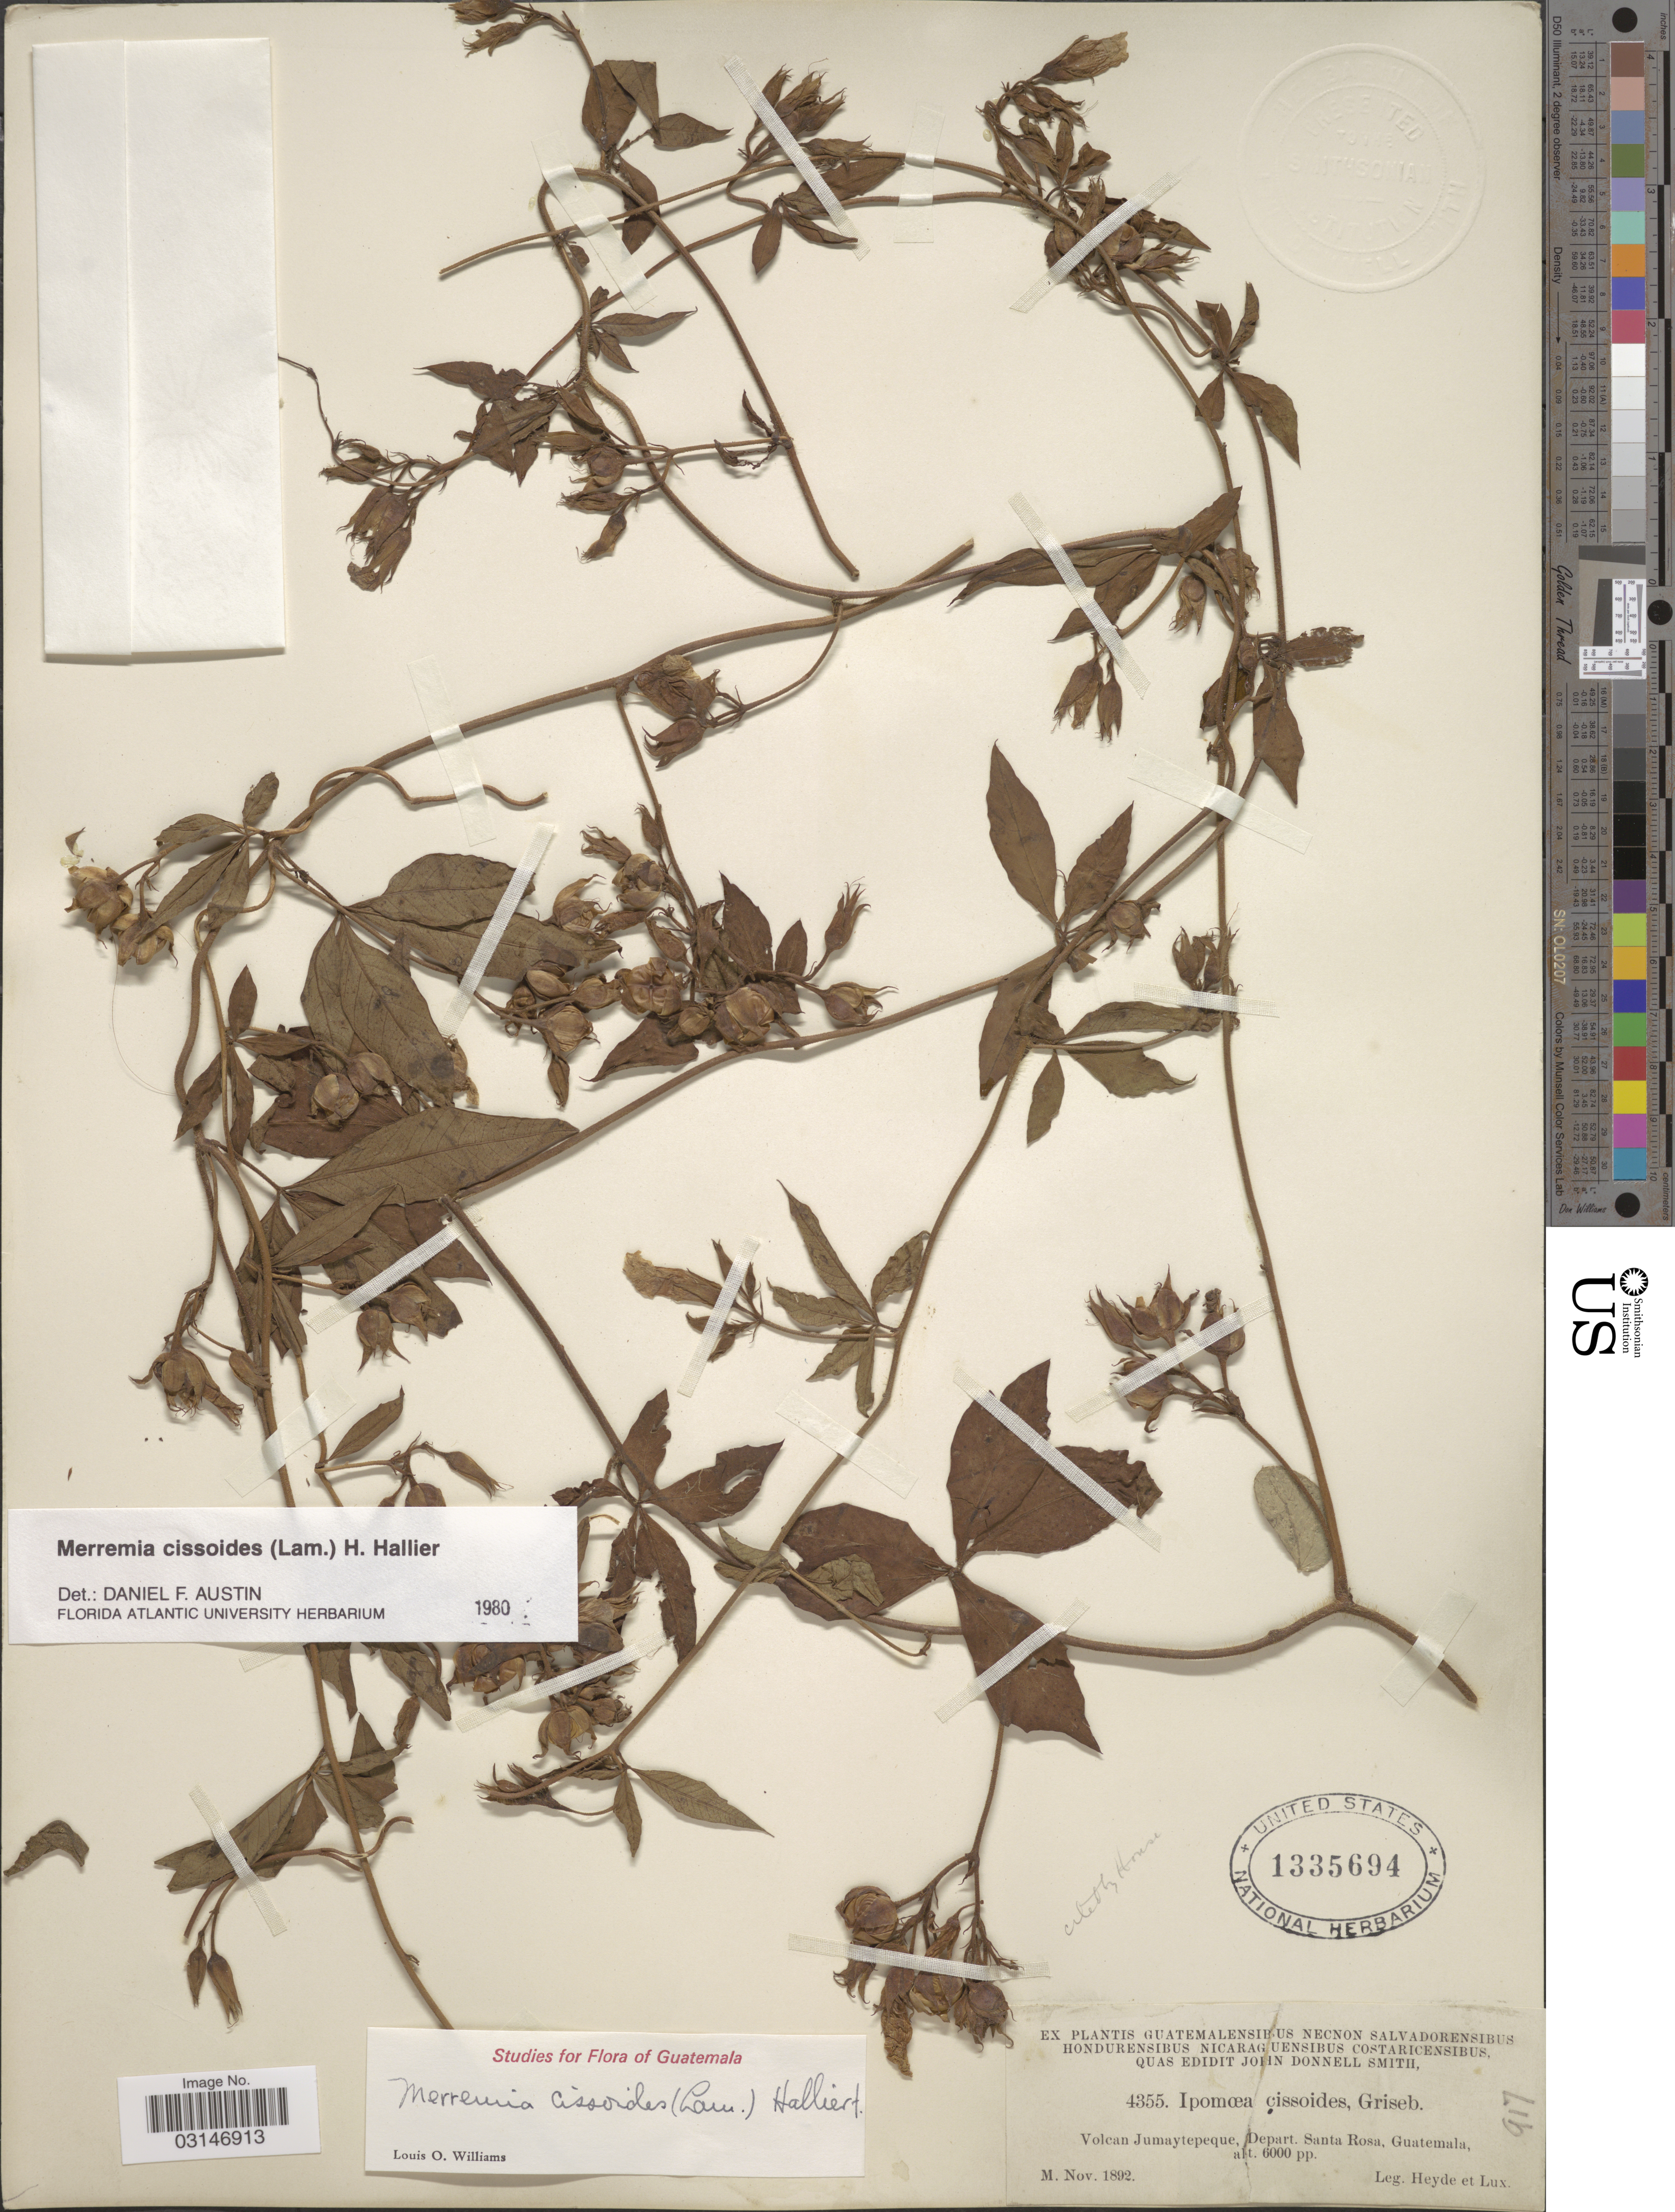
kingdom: Plantae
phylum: Tracheophyta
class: Magnoliopsida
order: Solanales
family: Convolvulaceae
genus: Distimake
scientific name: Distimake cissoides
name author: (Lam.) A. R. Simões & Staples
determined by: Strong, Mark T., (BOT), Smithsonian Institution - National Museum of Natural History (UNITED STATES)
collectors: Heyde & Lux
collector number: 4355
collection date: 1892-11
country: Guatemala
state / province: Santa Rosa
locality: Volcan Jumaytepeque, Depart. Santa Rosa.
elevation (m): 1829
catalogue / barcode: US 1335694